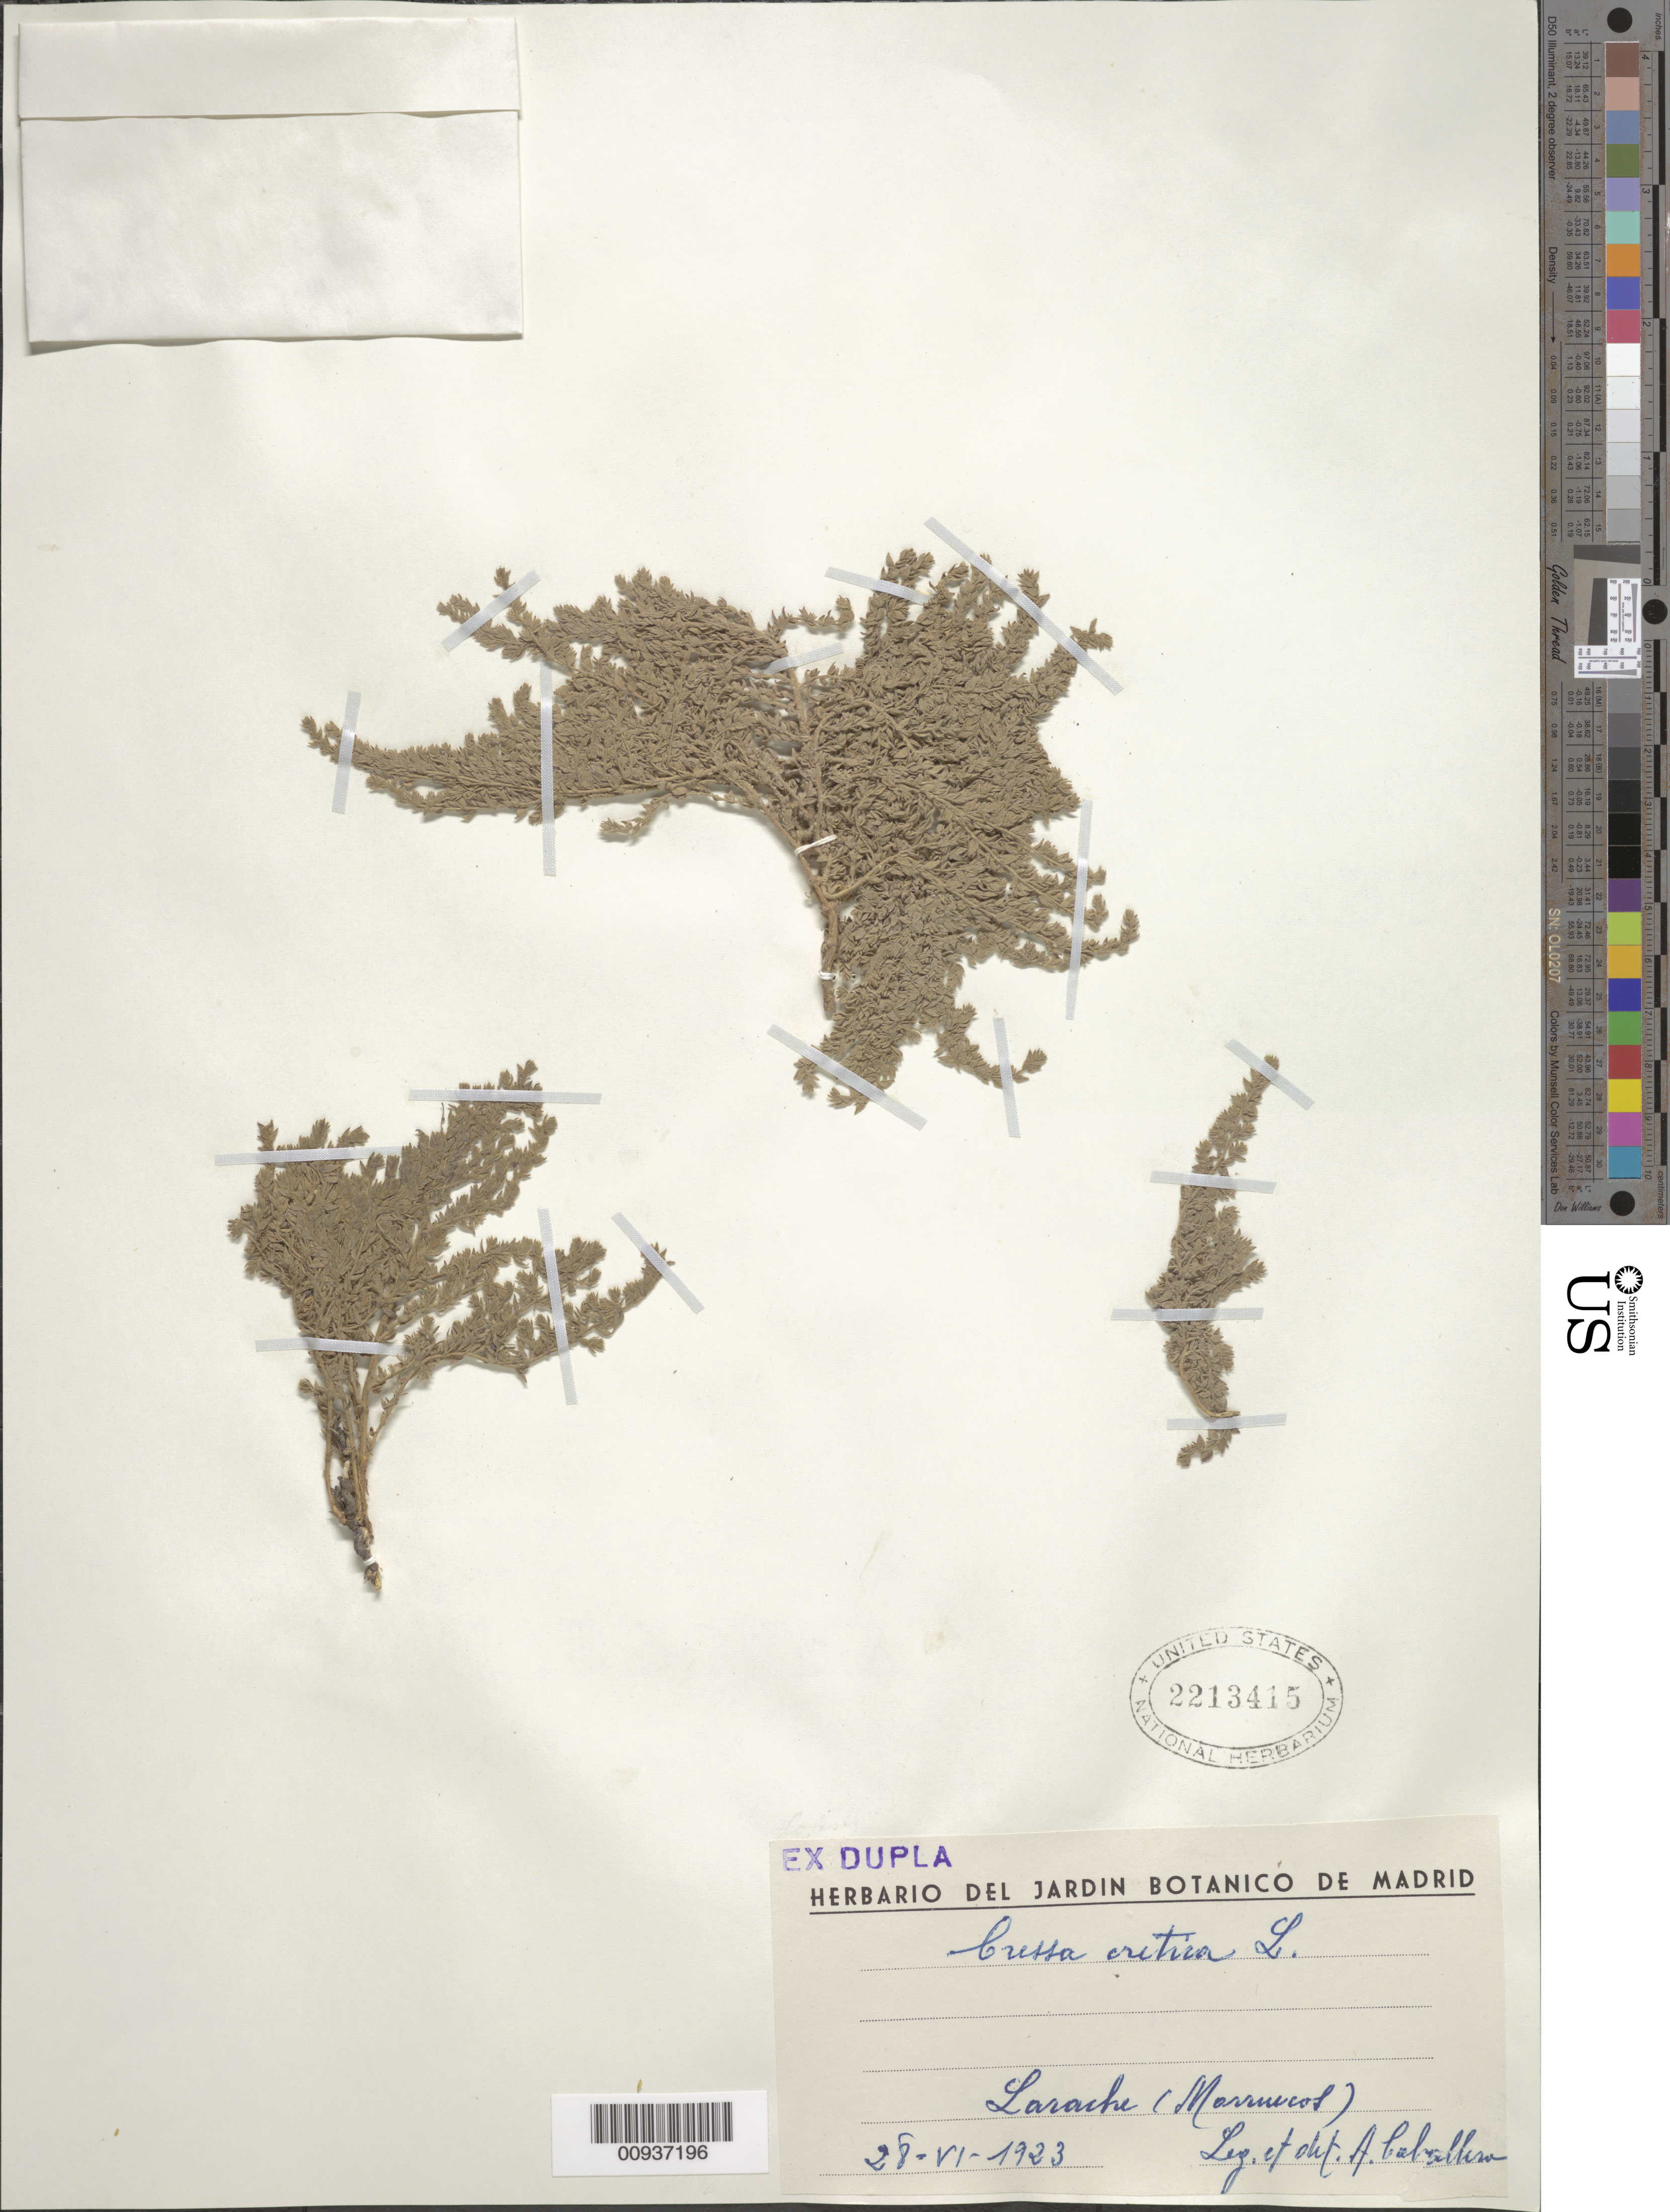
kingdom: Plantae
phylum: Tracheophyta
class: Magnoliopsida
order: Solanales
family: Convolvulaceae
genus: Cressa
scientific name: Cressa cretica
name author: L.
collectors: A. Caballero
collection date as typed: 28 Jun 1923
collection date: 1923-06-28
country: Morocco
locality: Larache (Marruecos)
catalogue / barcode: US 2213415